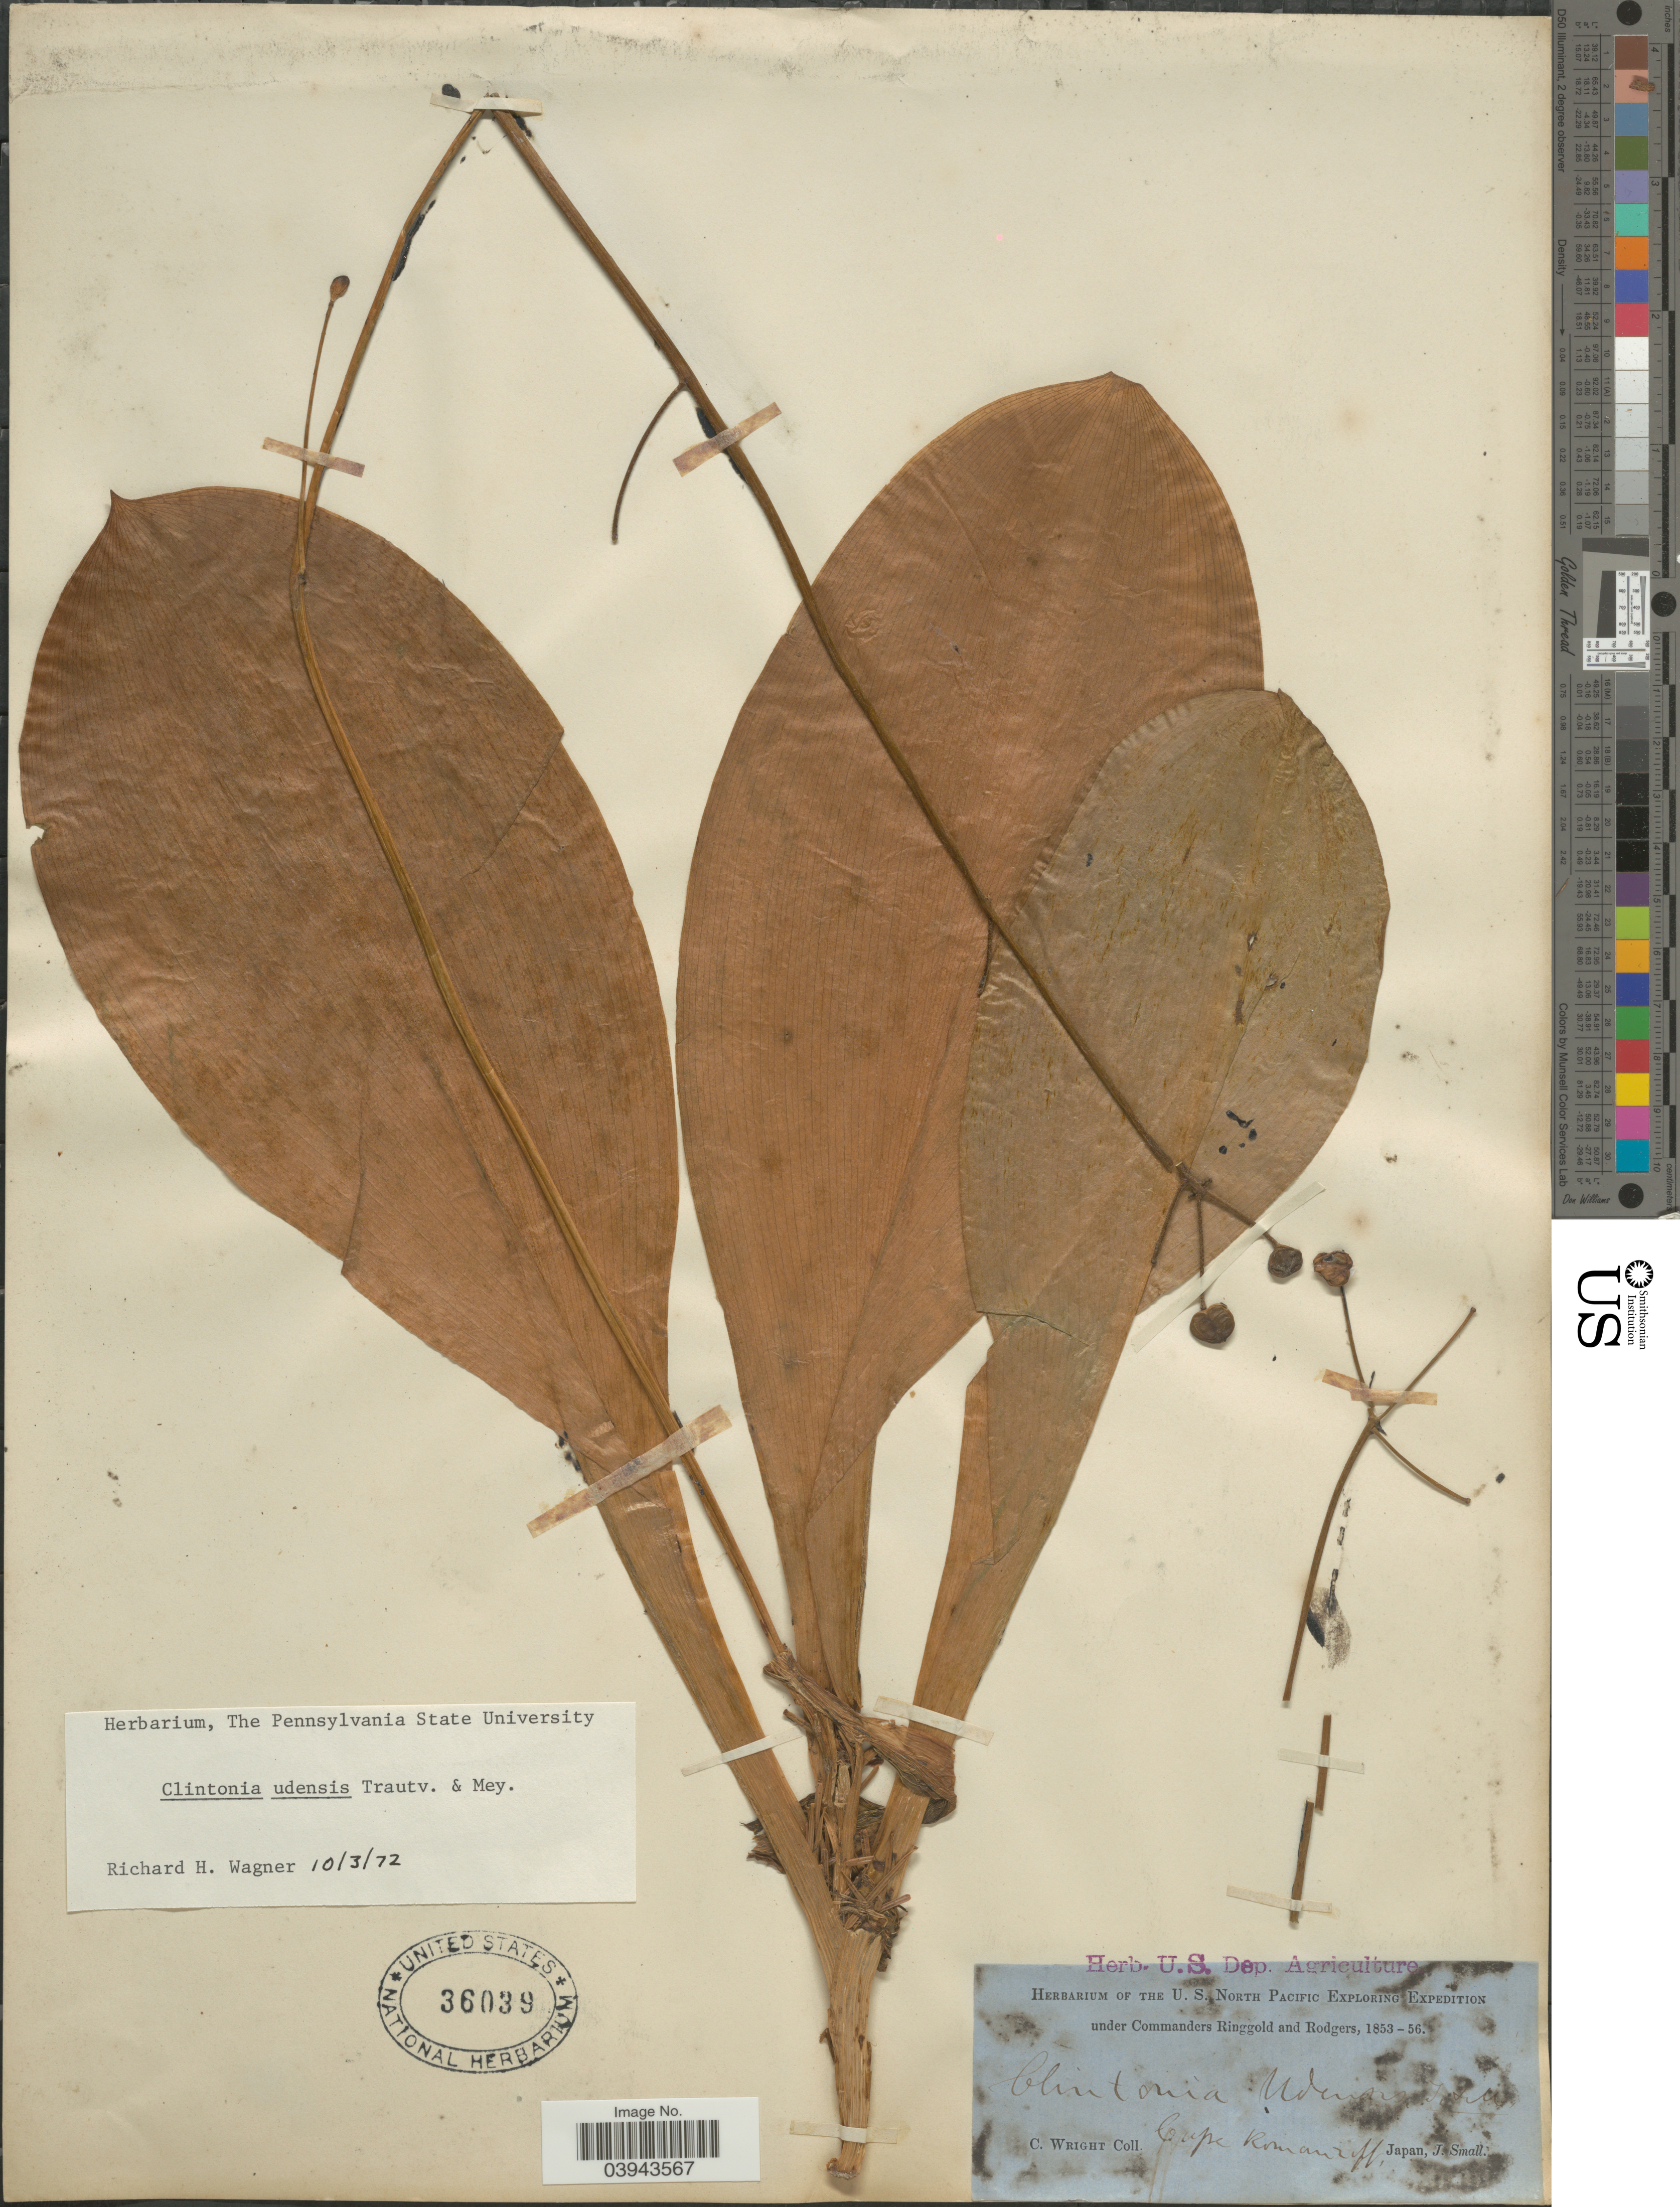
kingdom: Plantae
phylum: Tracheophyta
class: Liliopsida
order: Liliales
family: Liliaceae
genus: Clintonia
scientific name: Clintonia udensis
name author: Trautv. & C.A. Mey.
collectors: C. Wright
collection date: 1853/1856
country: United States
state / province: Alaska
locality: Cape Romanzoff.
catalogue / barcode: US 36039